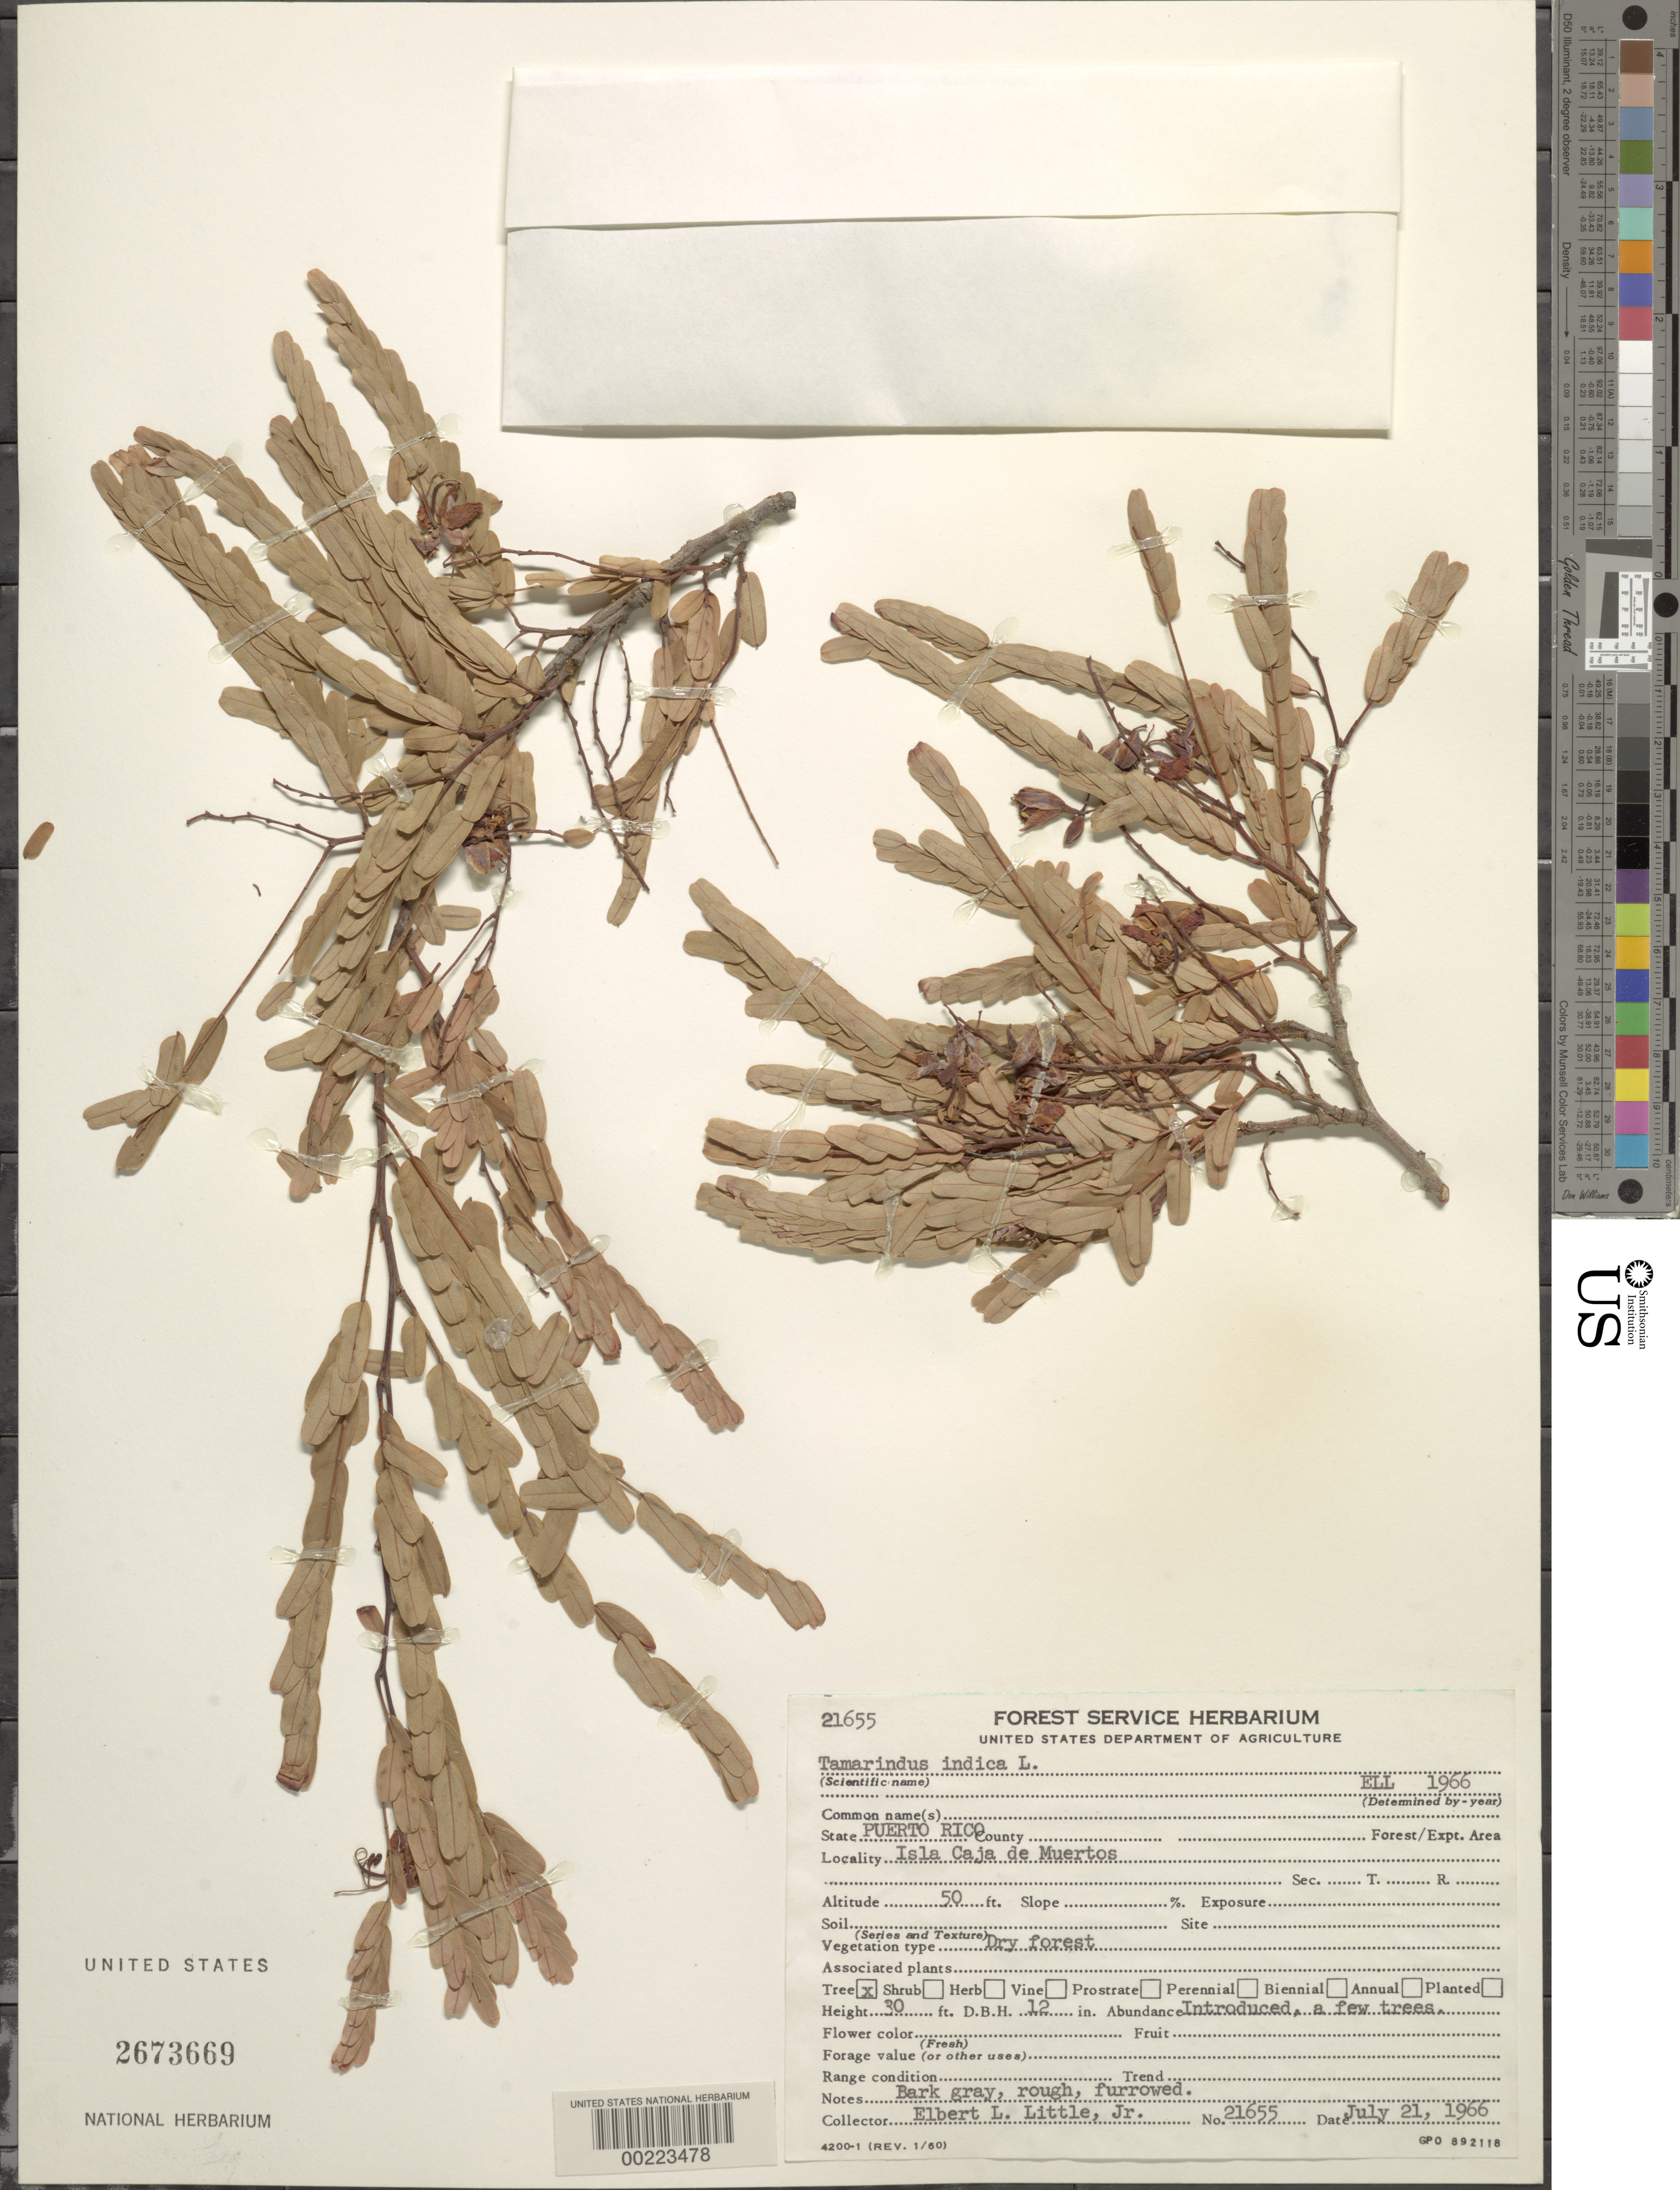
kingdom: Plantae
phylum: Tracheophyta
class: Magnoliopsida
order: Fabales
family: Fabaceae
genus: Tamarindus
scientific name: Tamarindus indica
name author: L.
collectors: E. L. Little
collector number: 21655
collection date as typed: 21 Jul 1966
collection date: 1966-07-21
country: Puerto Rico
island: Greater Antilles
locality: Isla caja de muertos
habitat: Dry forest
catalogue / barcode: US 2673669